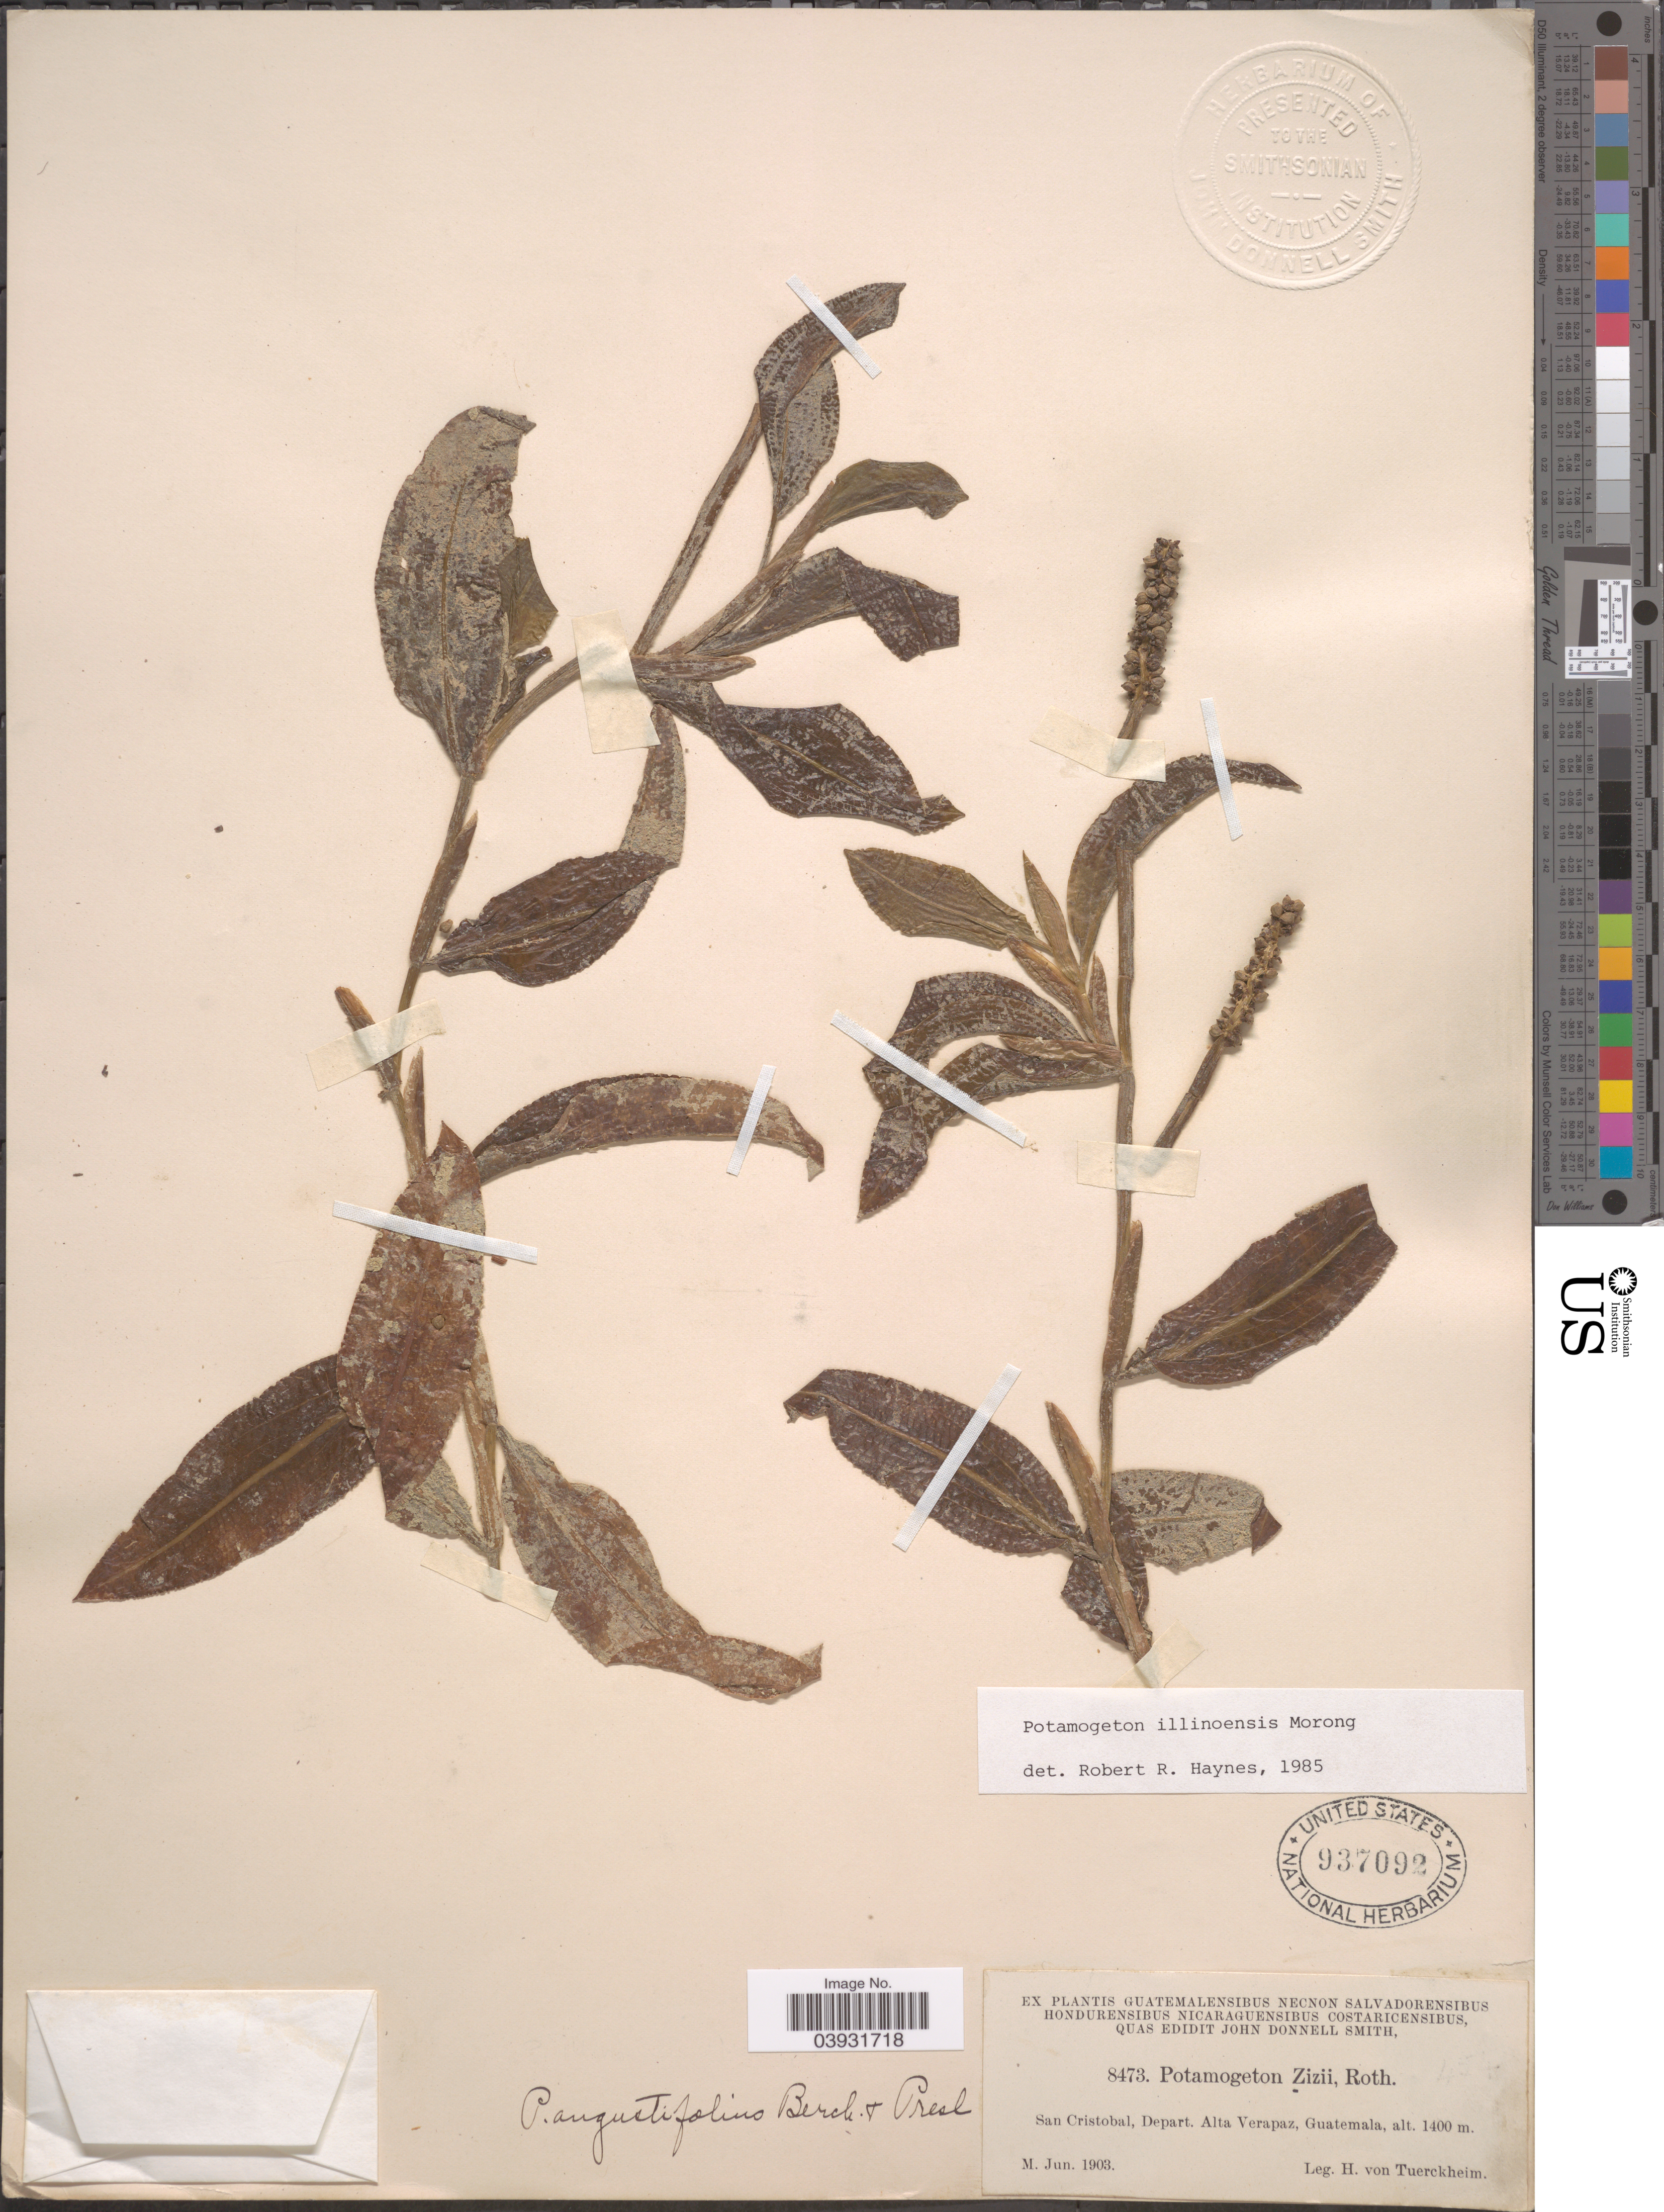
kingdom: Plantae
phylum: Tracheophyta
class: Liliopsida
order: Alismatales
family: Potamogetonaceae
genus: Potamogeton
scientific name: Potamogeton illinoensis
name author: Morong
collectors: H. von Türckheim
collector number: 8473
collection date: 1903-06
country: Guatemala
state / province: Alta Verapaz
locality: San Cristobal, Depart. Alta Verapaz.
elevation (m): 1400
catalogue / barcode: US 937092